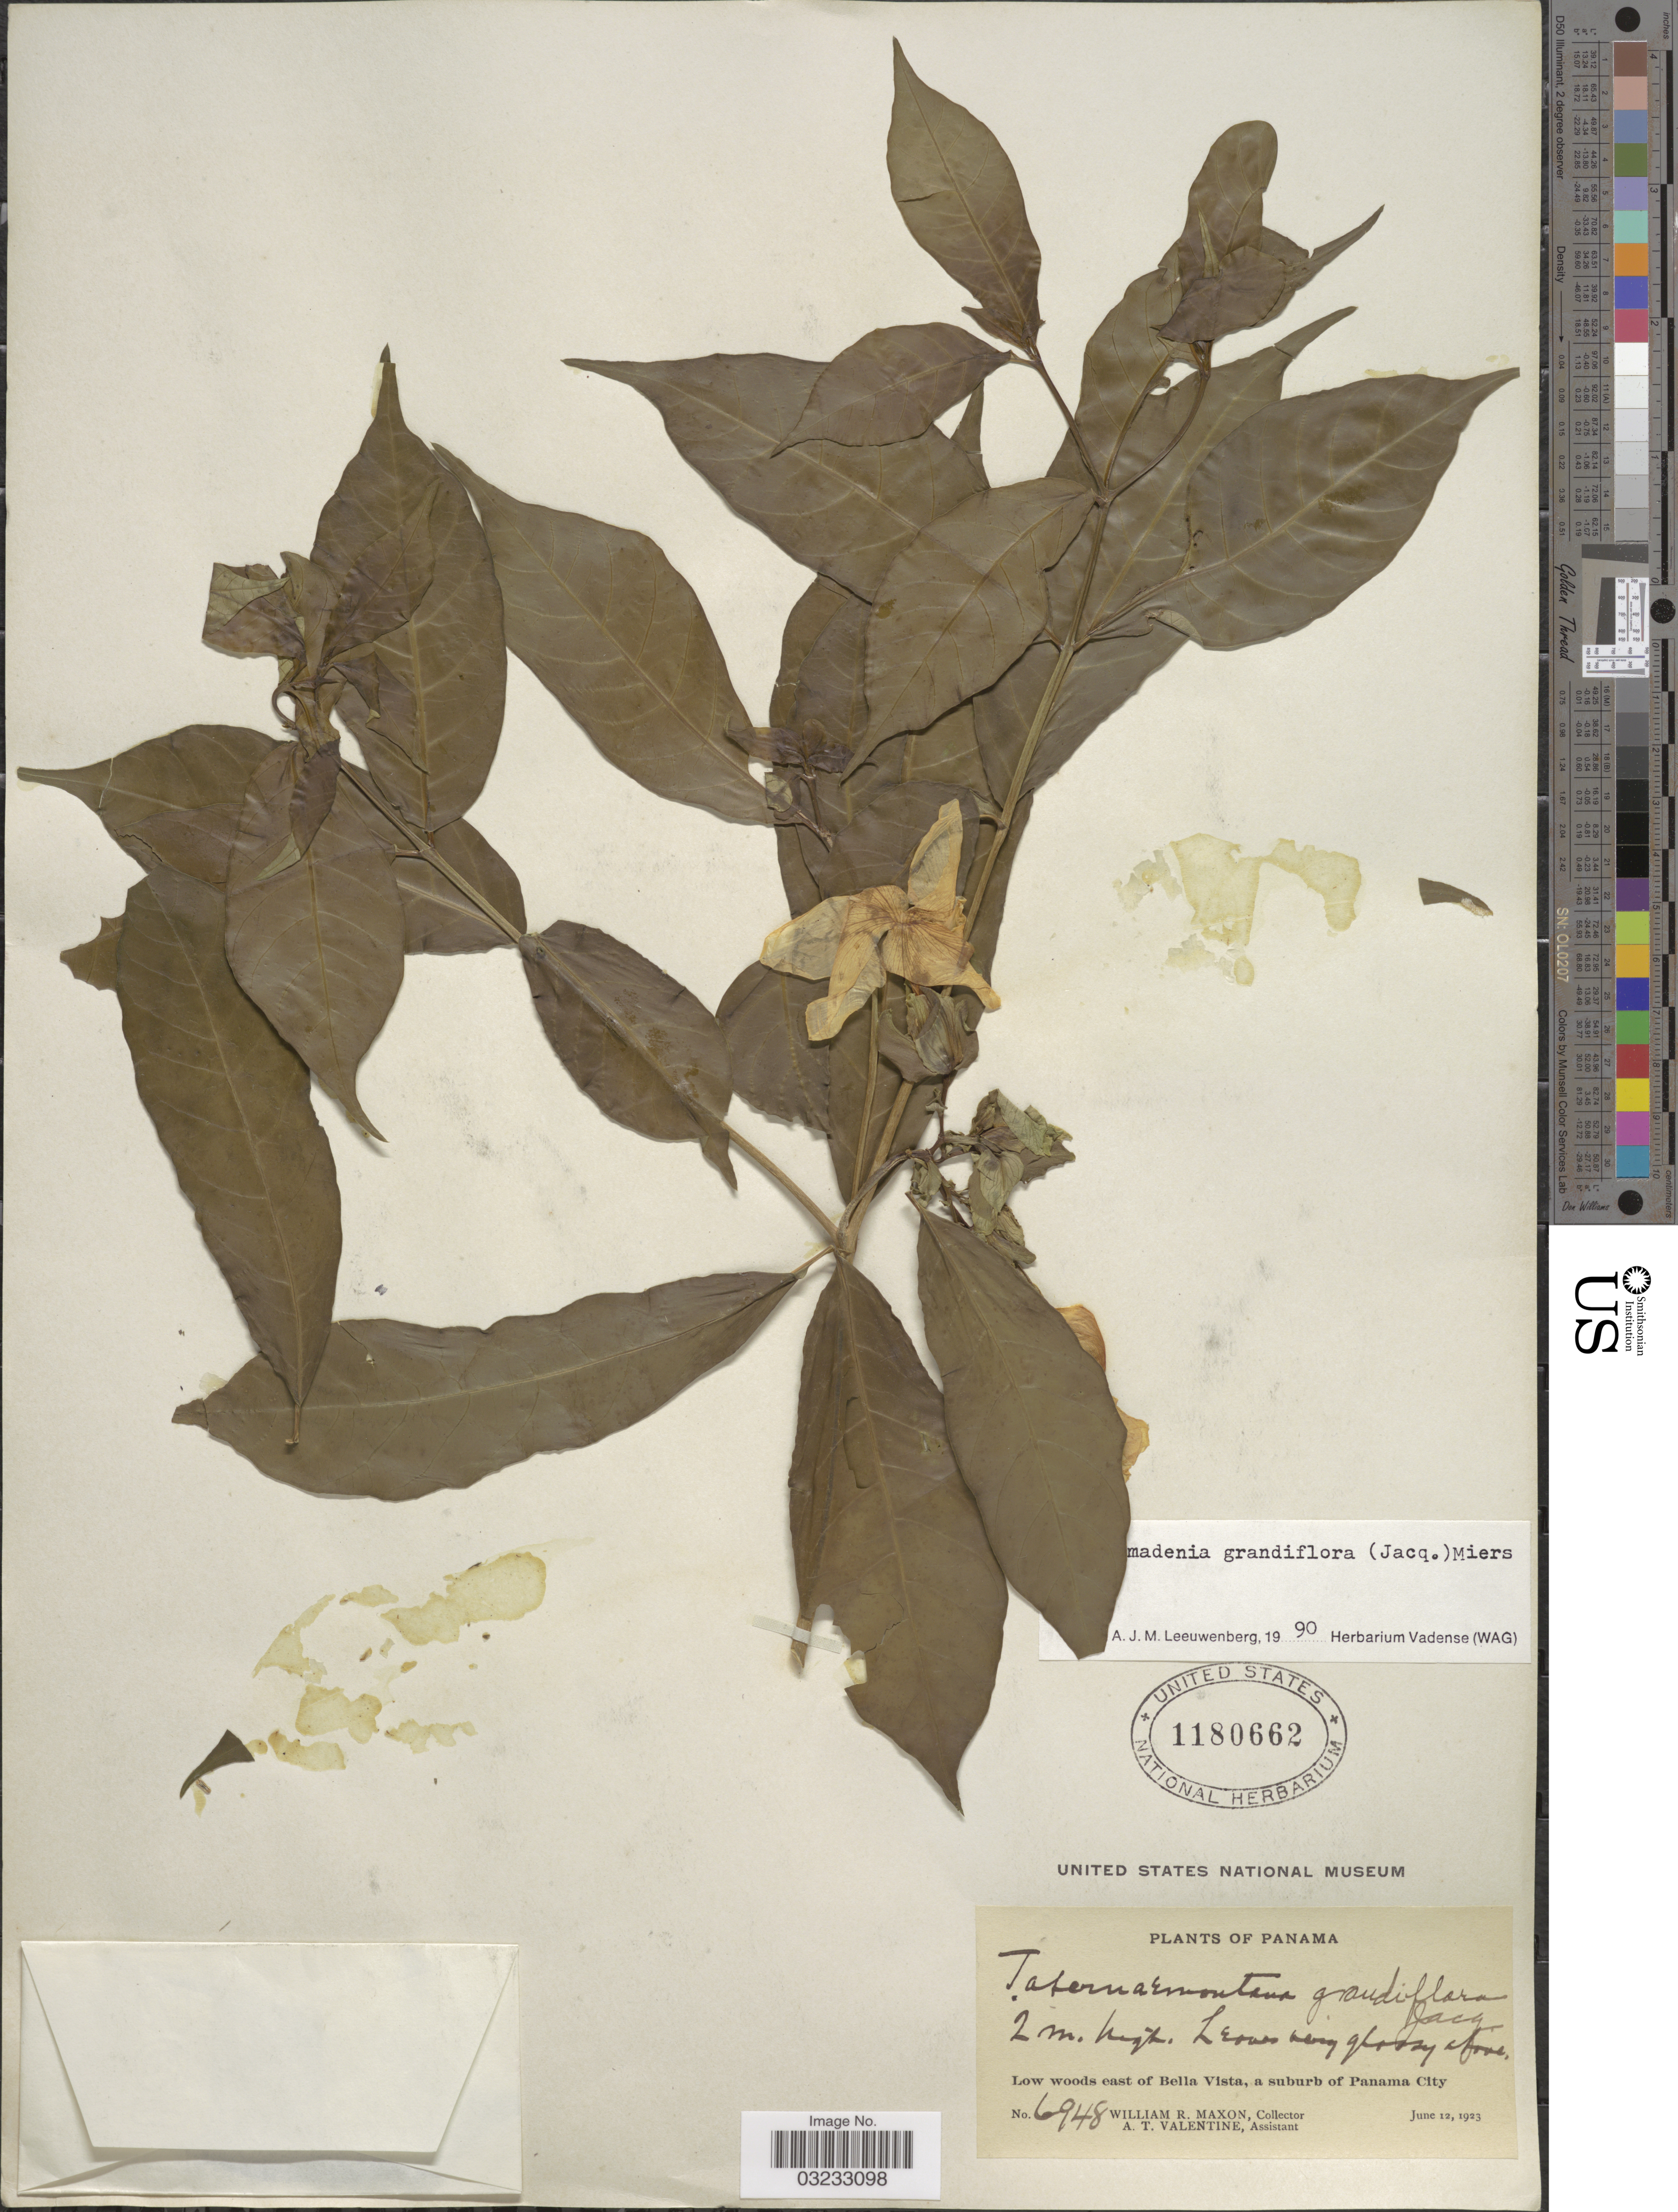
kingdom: Plantae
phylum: Tracheophyta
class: Magnoliopsida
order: Gentianales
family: Apocynaceae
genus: Stemmadenia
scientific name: Stemmadenia grandiflora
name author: (Jacq.) Miers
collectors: W. R. Maxon & A. Valentine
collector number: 6948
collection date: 1923-06-12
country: Panama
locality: Low woods east of Bella Vista, a suburb of Panama City.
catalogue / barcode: US 1180662